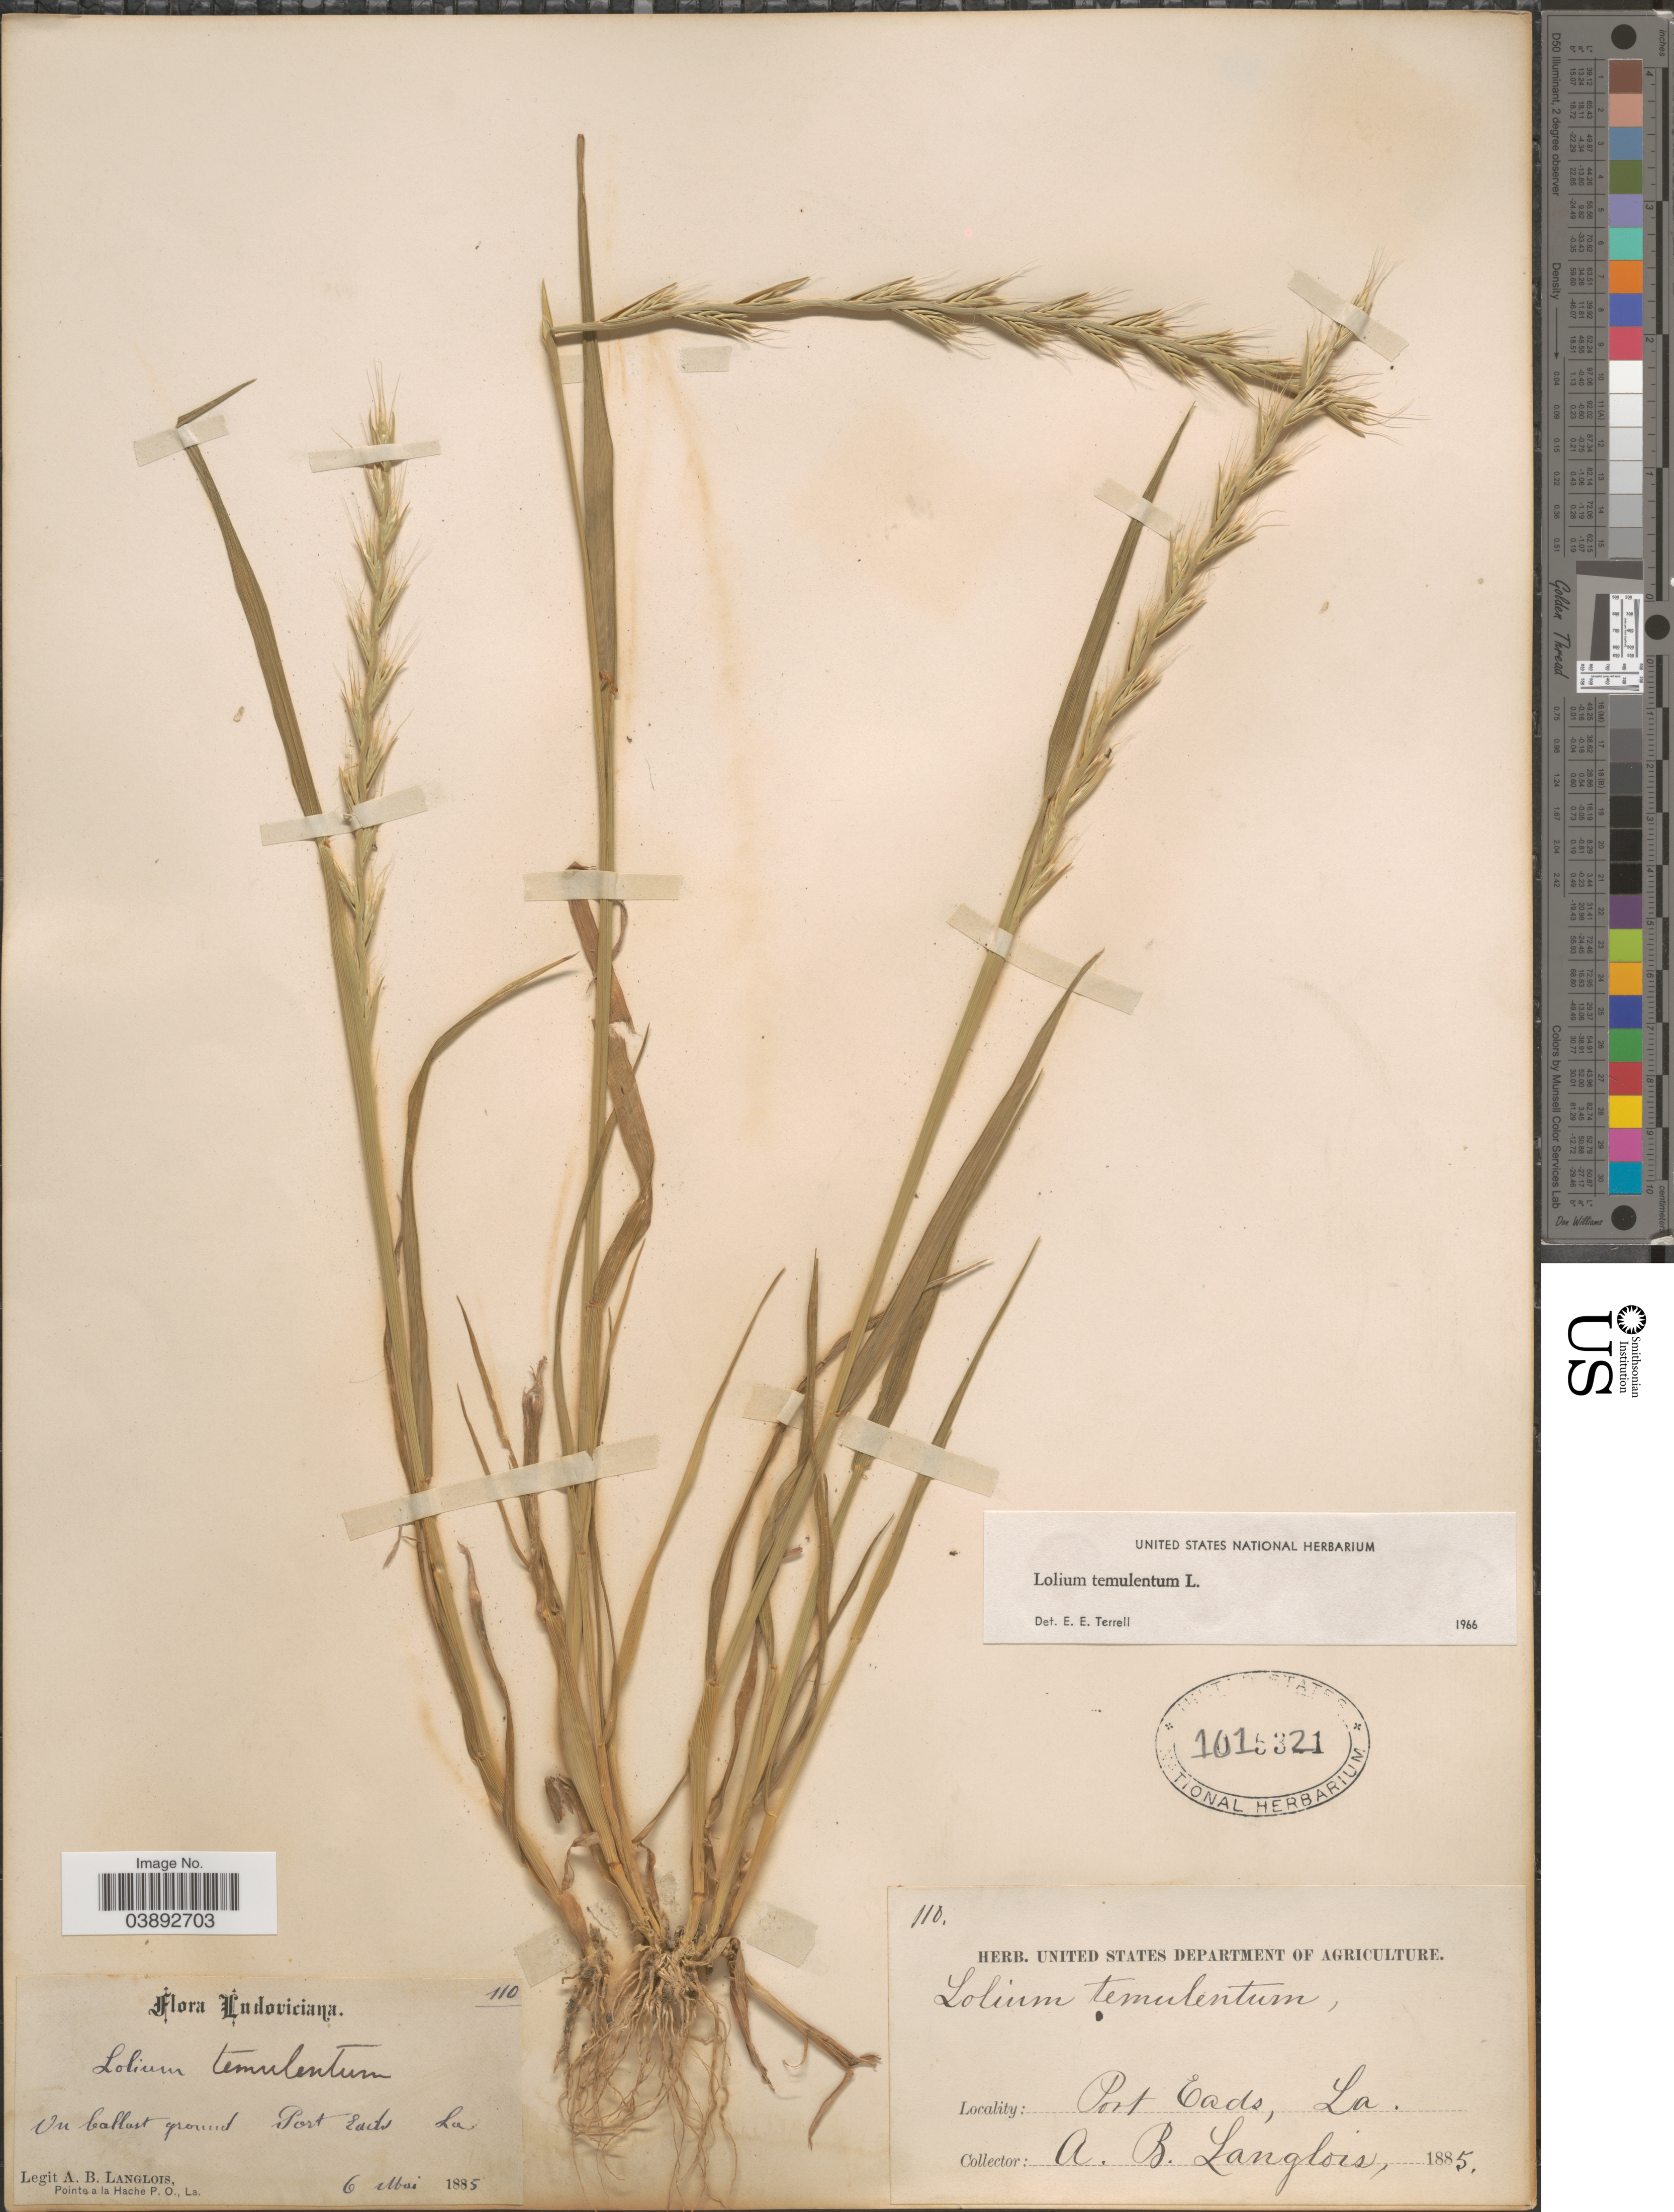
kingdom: Plantae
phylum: Tracheophyta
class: Liliopsida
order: Poales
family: Poaceae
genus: Lolium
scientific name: Lolium temulentum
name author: L.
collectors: A. Langlois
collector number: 110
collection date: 1885-05-06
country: United States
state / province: Louisiana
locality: Ludoviciana. Port Eads.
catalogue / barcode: US 1015321